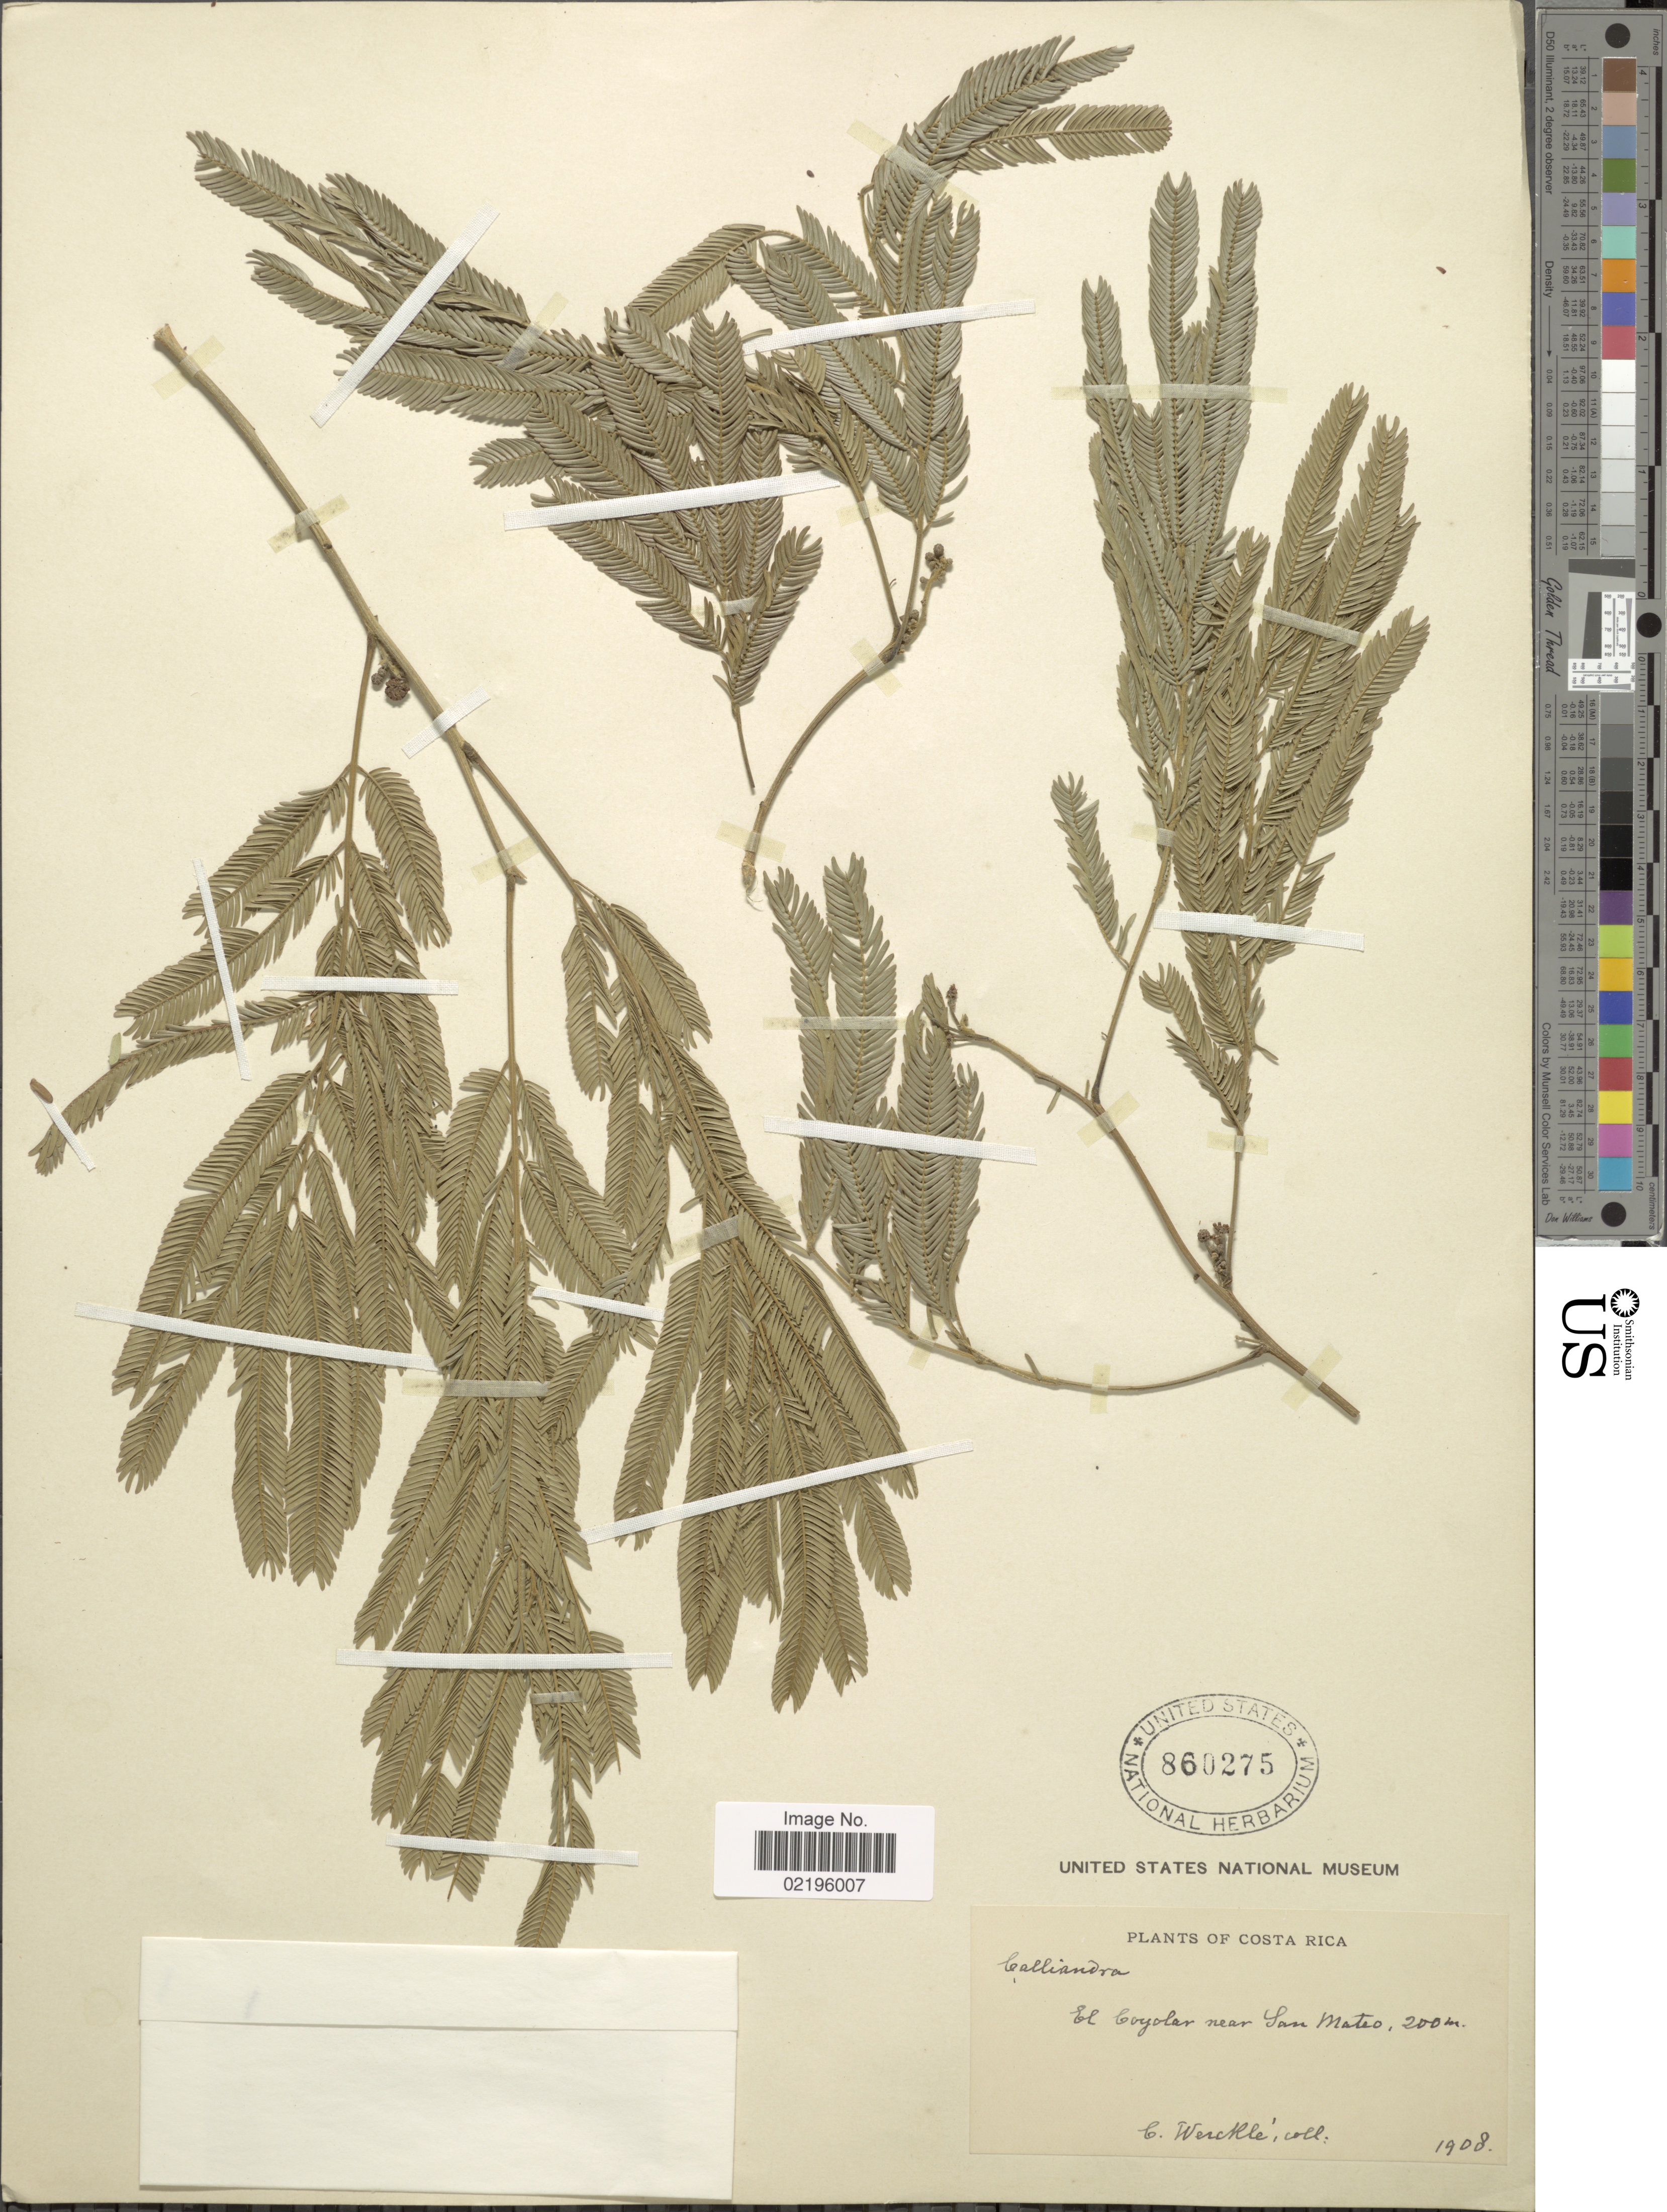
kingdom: Plantae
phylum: Tracheophyta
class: Magnoliopsida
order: Fabales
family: Fabaceae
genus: Calliandra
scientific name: Calliandra sp.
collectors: C. Wercklé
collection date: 1908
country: Costa Rica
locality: El Coyolar near San Mateo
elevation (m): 200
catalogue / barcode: US 860275